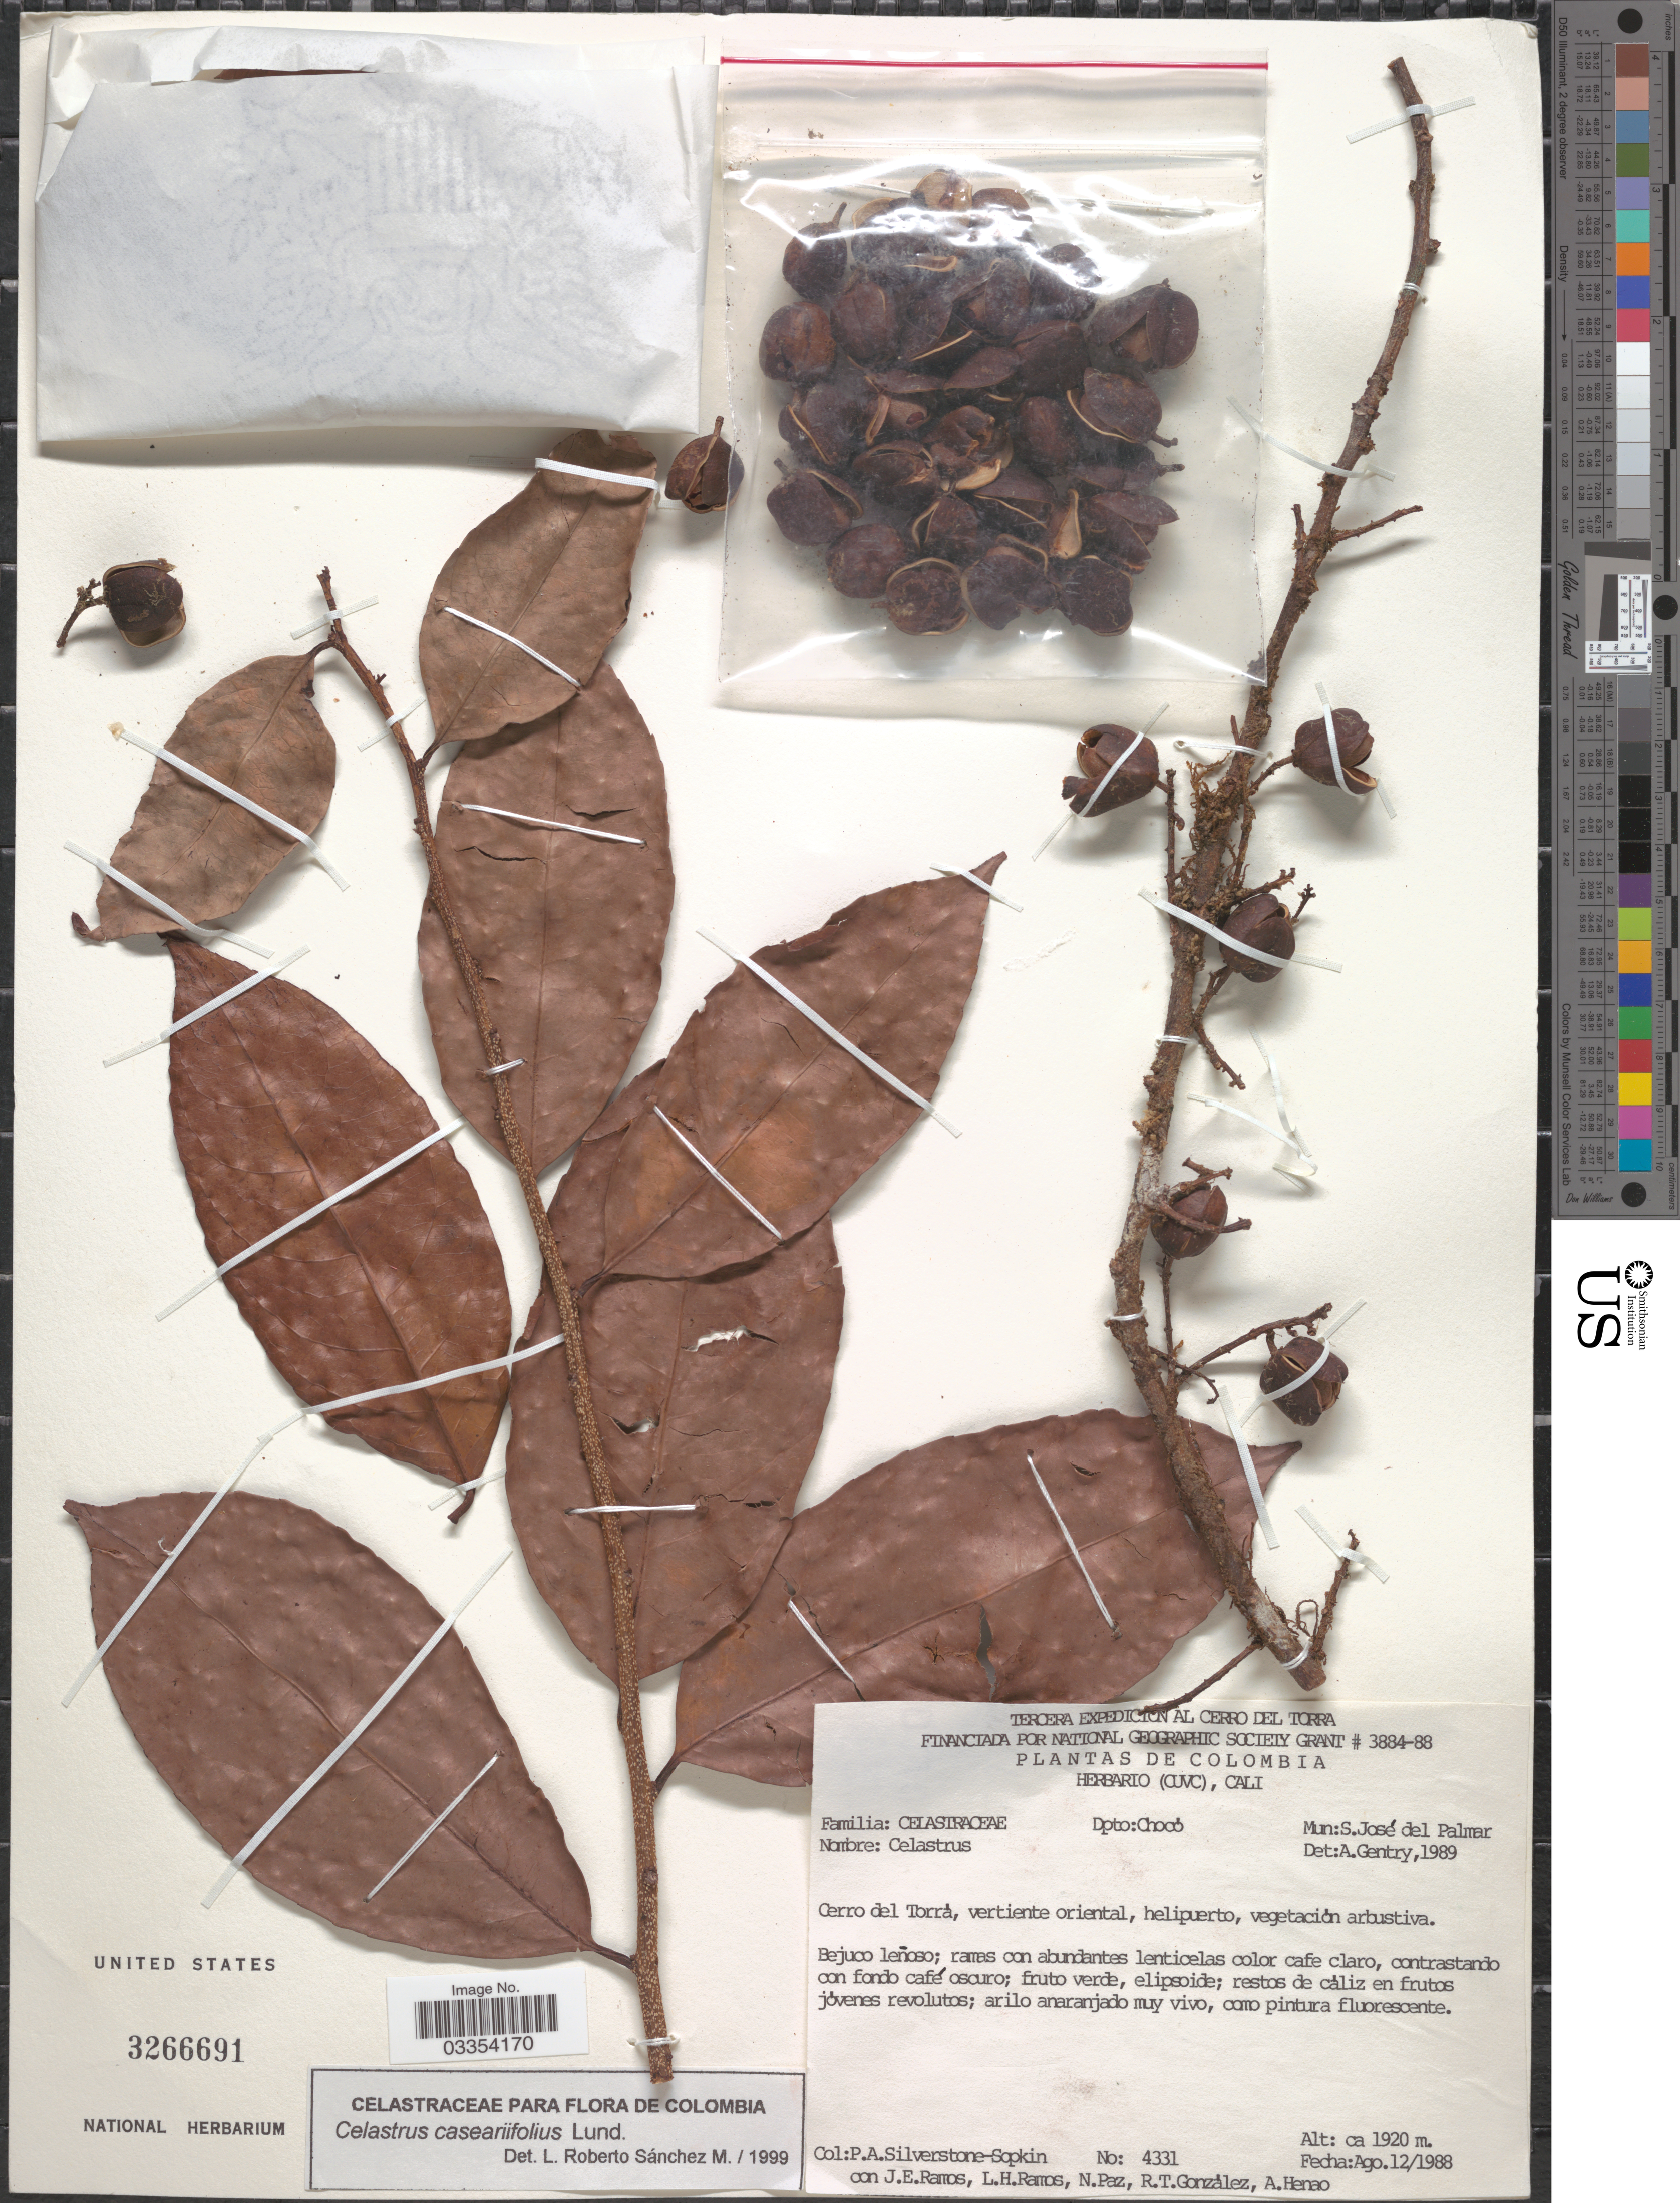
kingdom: Plantae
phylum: Tracheophyta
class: Magnoliopsida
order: Celastrales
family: Celastraceae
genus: Celastrus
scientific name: Celastrus caseariifolius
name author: Lundell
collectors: P. A. Silverstone-Sopkin, J. E. Ramos, L. Ramos, R. Gonzalez & A. Henao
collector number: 4331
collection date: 1988-08-12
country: Colombia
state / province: Chocó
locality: Dpto: Chocó. Mun: S. José del Palmar. Cerro del Torrá, vertiente oriental, helipuerto.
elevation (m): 1920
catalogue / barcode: US 3266691